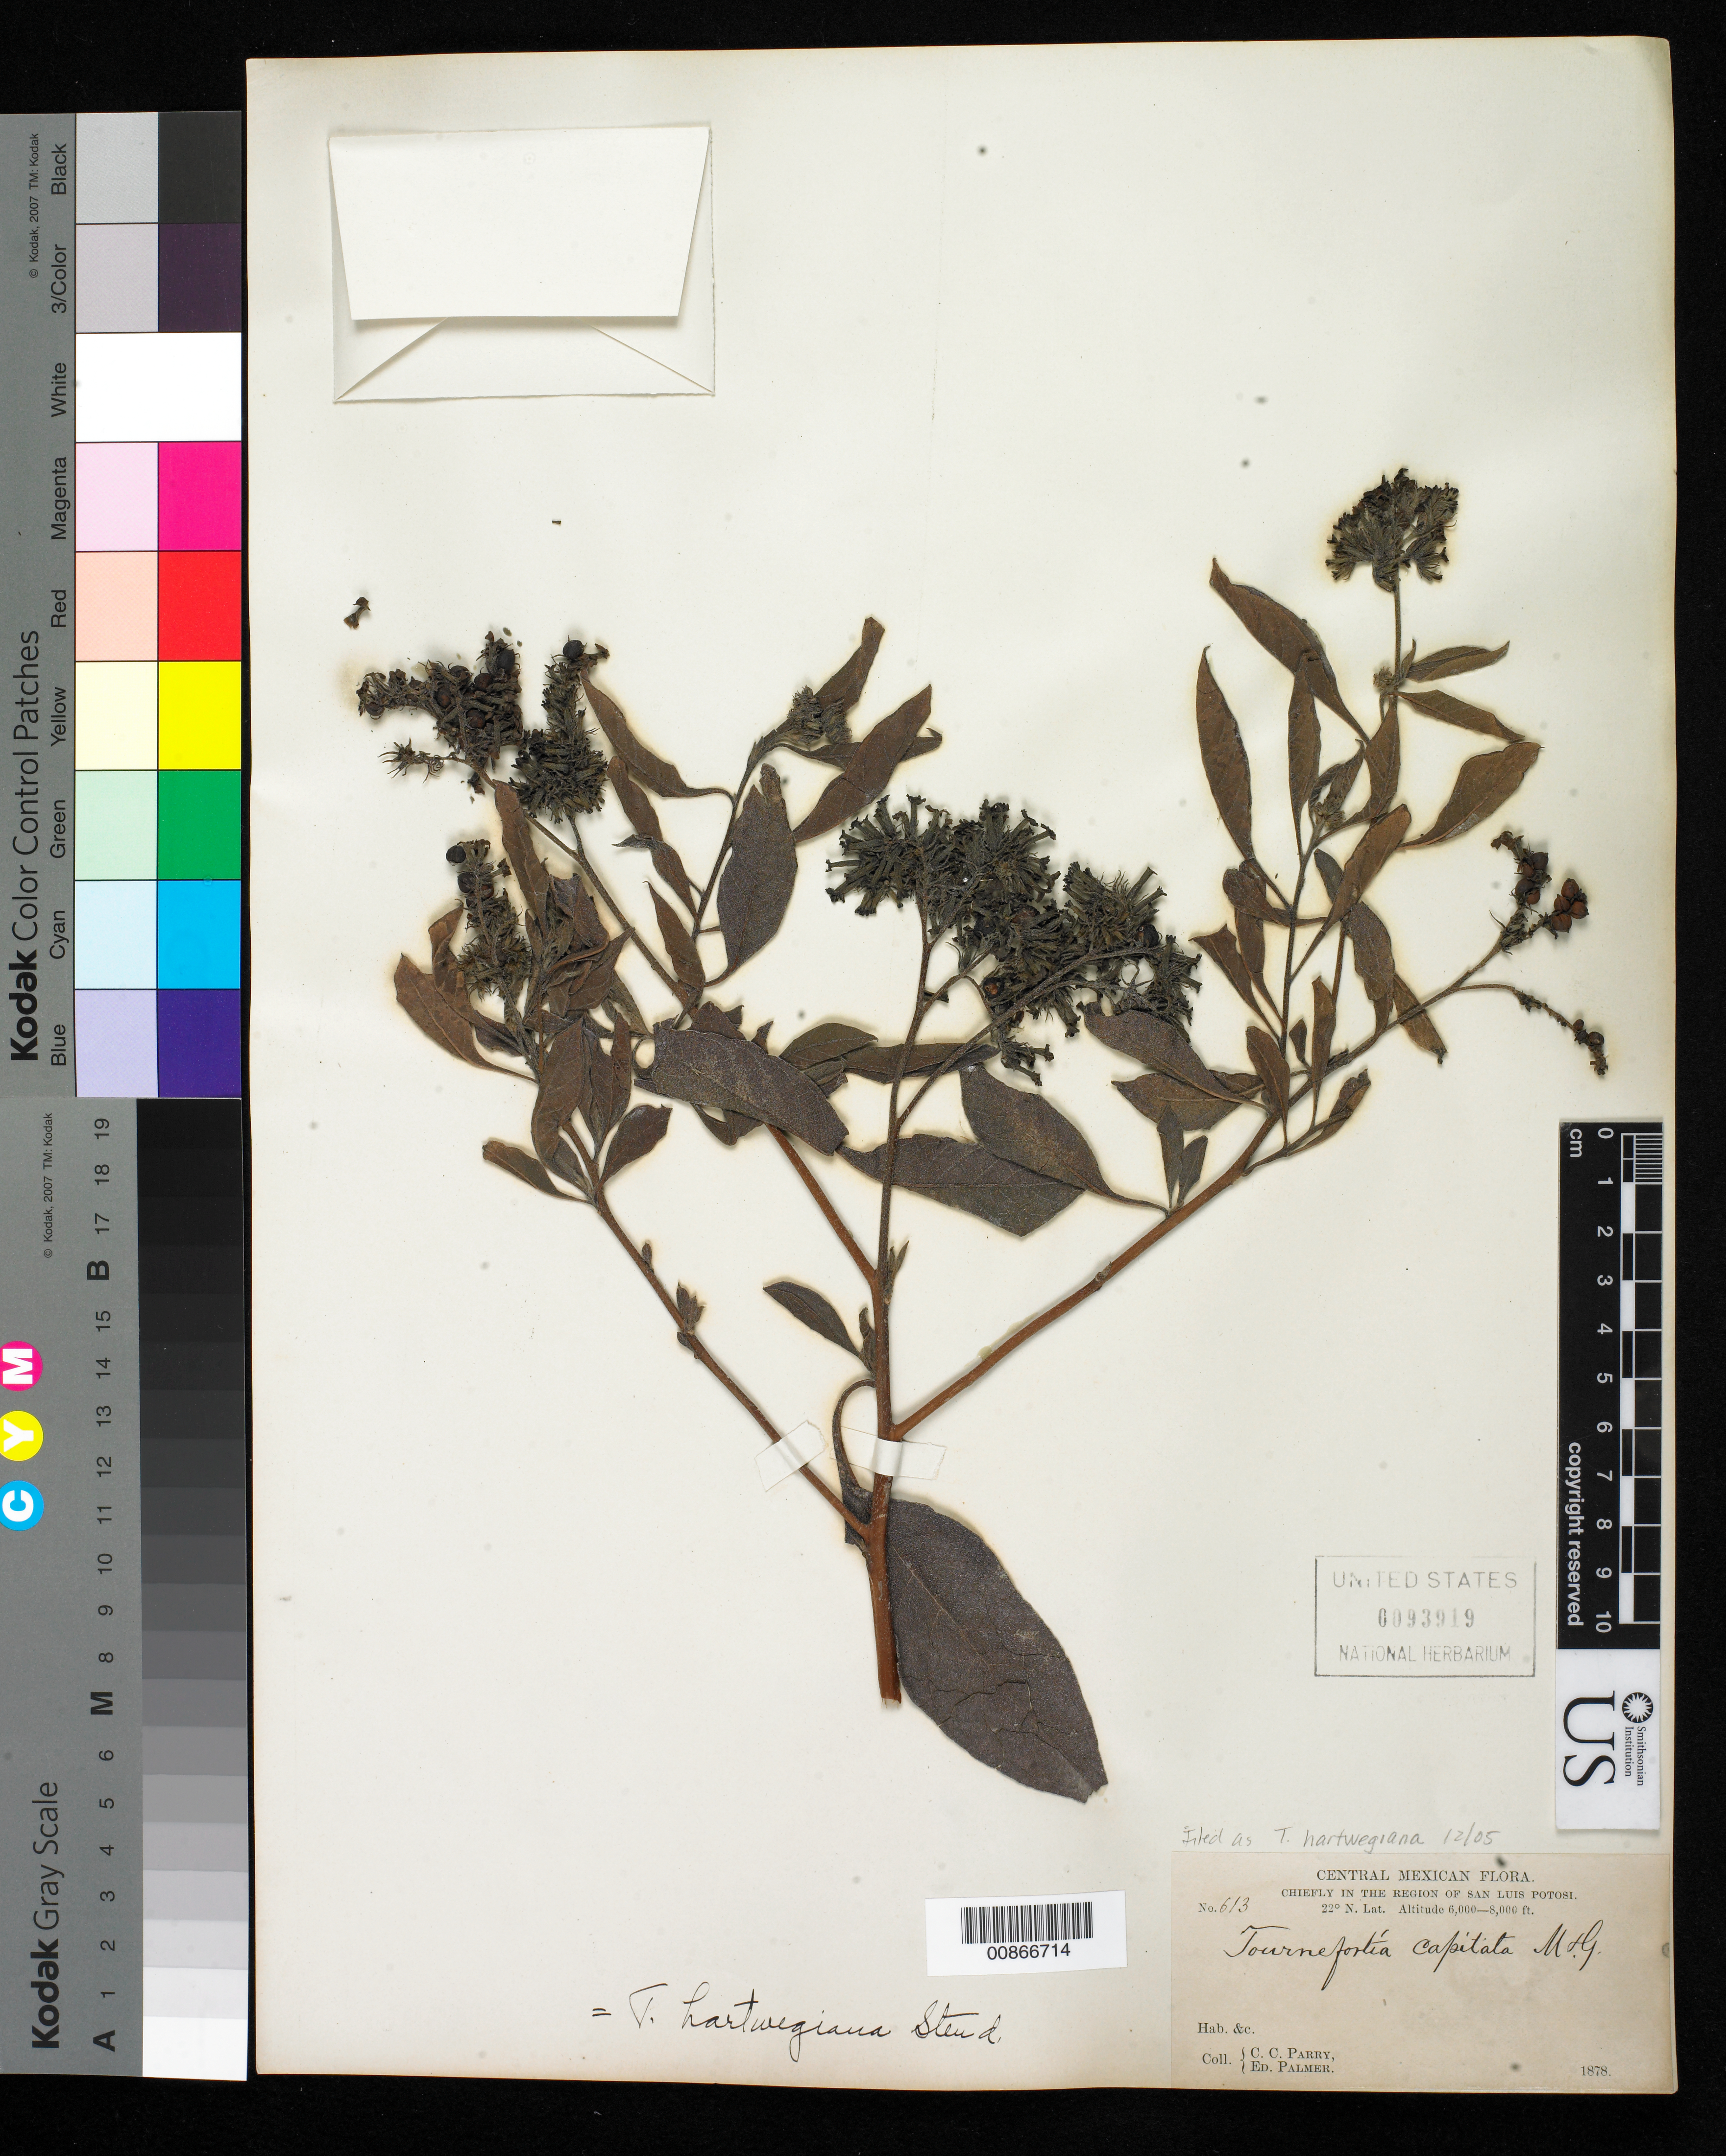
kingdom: Plantae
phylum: Tracheophyta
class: Magnoliopsida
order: Boraginales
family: Heliotropiaceae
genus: Tournefortia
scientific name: Tournefortia hartwegiana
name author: Steud.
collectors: C. C. Parry & E. Palmer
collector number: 613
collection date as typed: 1878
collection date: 1878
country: Mexico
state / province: San Luis Potosí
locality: Chiefly in the region of San Luis Potosí.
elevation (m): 1829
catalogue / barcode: US 93919